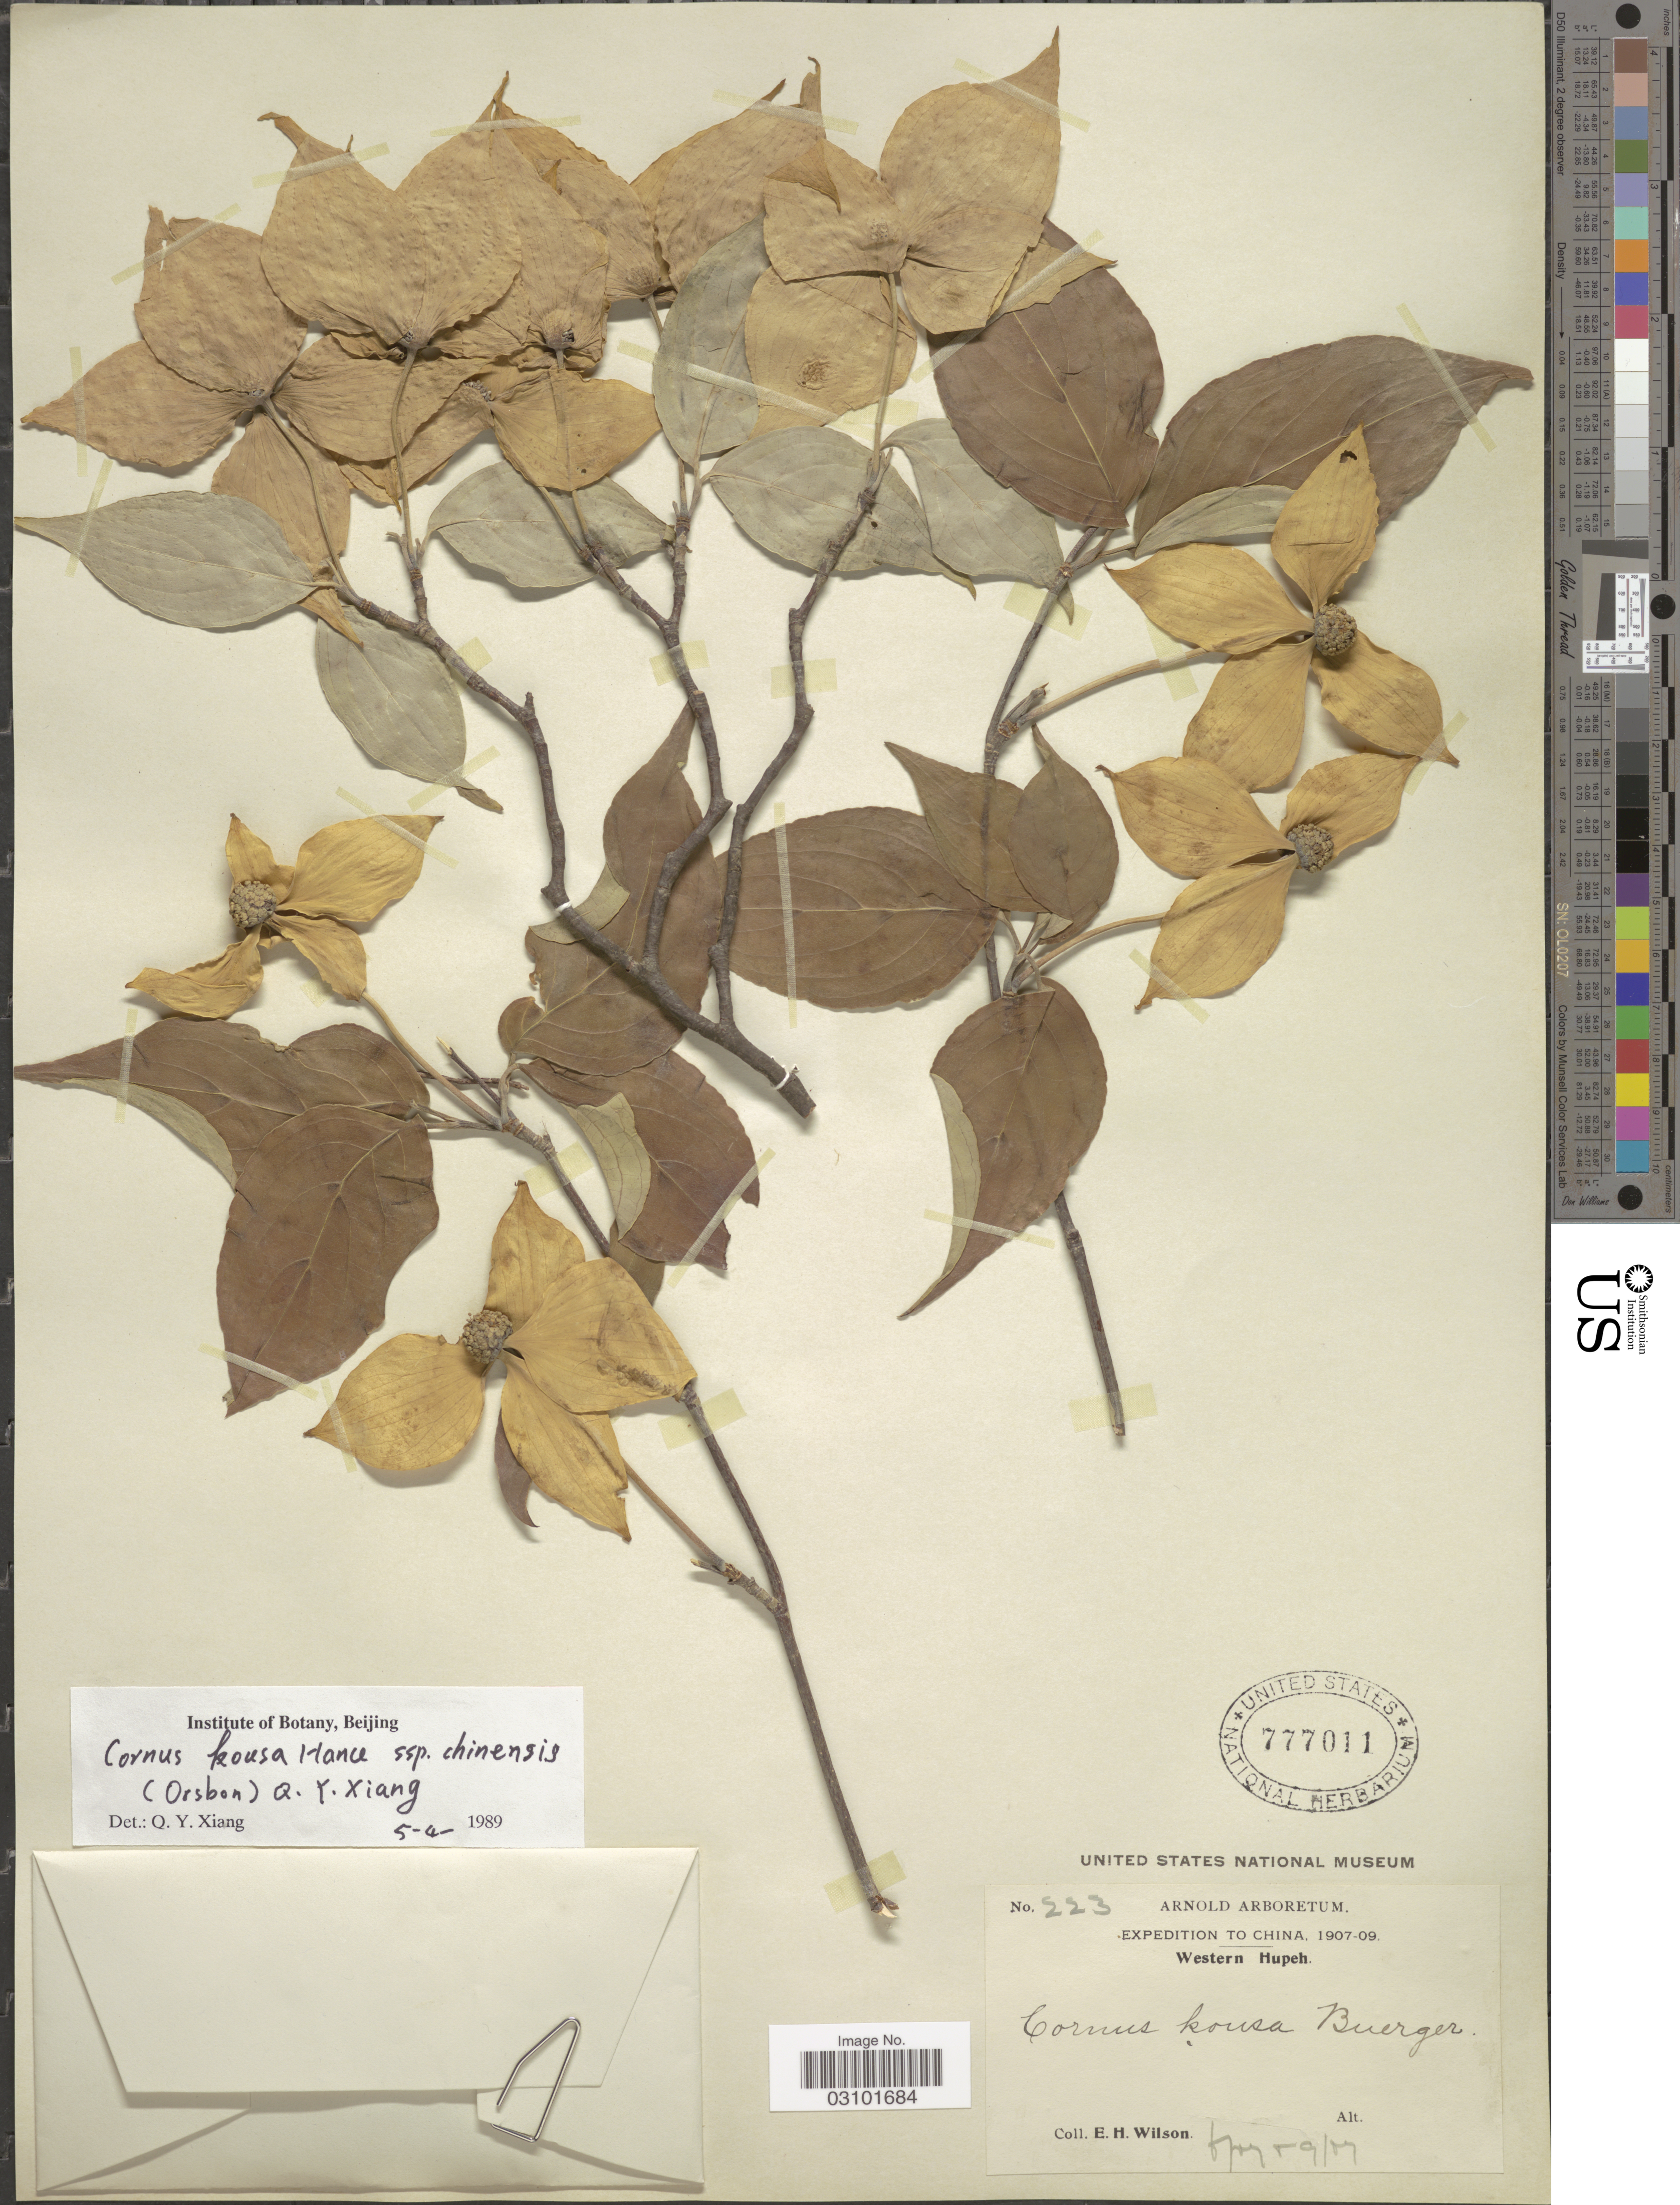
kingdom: Plantae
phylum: Tracheophyta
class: Magnoliopsida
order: Cornales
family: Cornaceae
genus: Cornus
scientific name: Cornus kousa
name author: F. Buerger ex Miq.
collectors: E. Wilson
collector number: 223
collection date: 1907-06/1907-09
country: China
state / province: Hubei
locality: Western Hupeh.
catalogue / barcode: US 777011